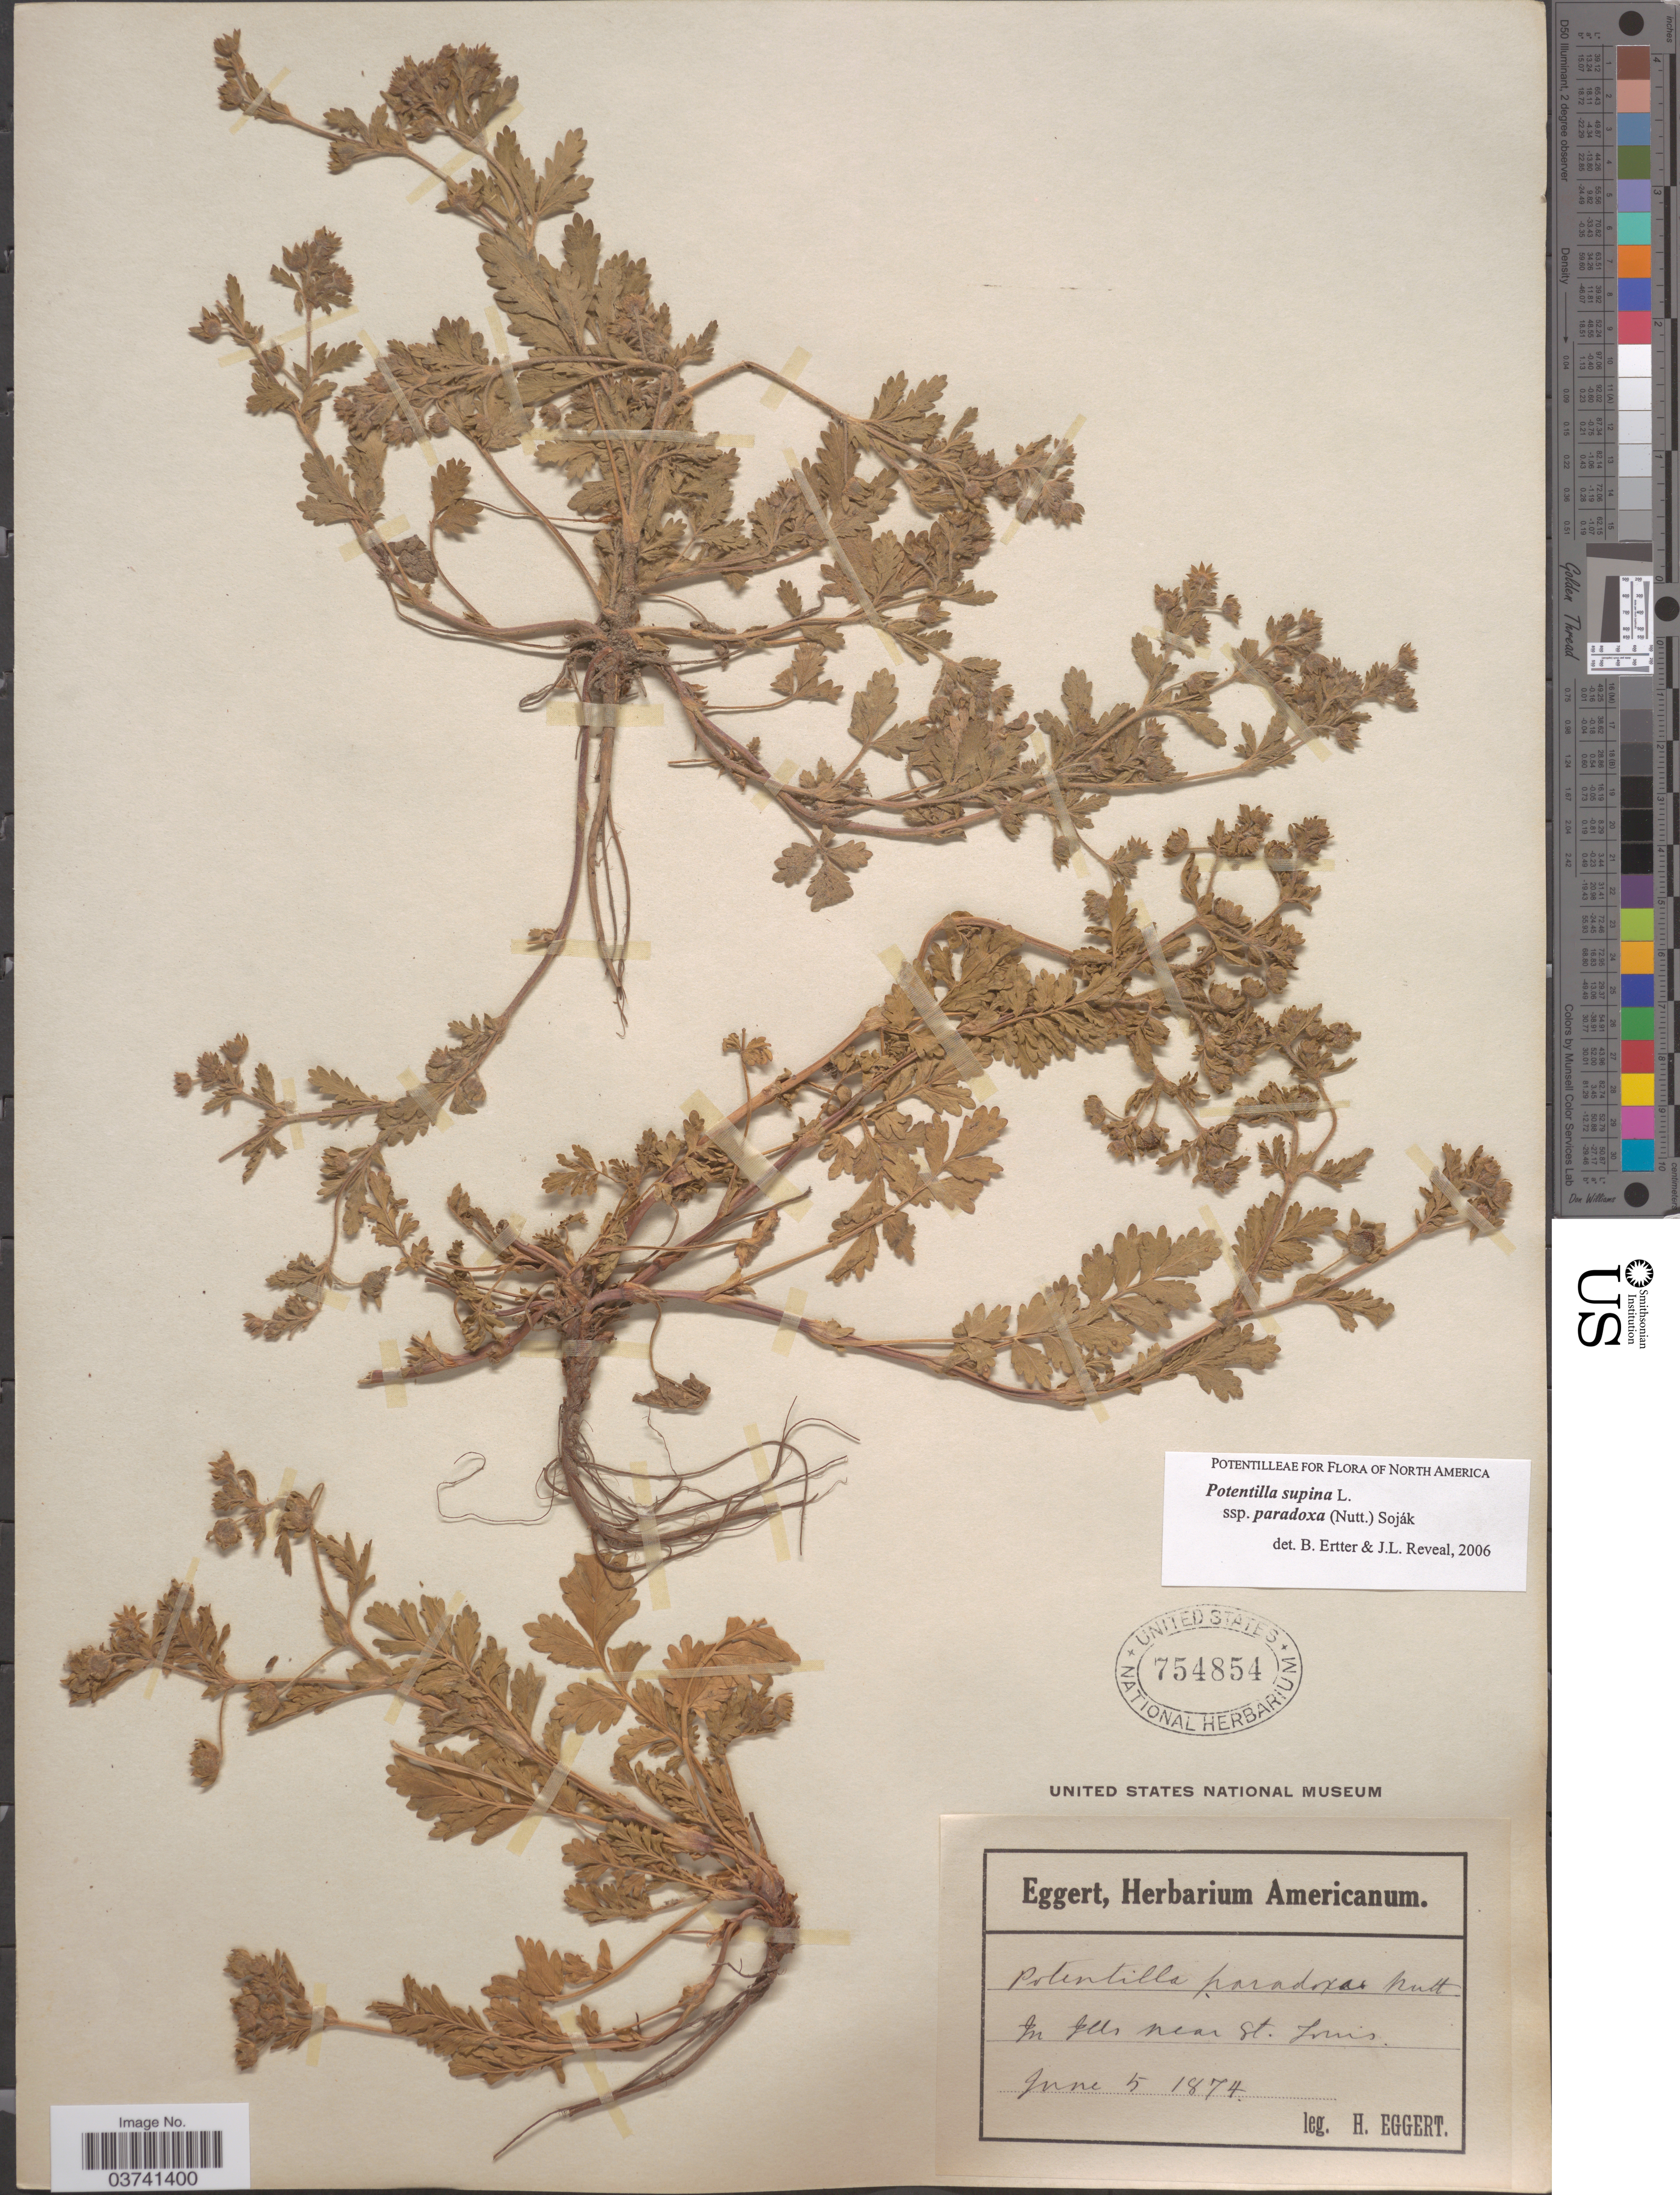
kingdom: Plantae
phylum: Tracheophyta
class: Magnoliopsida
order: Rosales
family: Rosaceae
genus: Potentilla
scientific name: Potentilla supina subsp. paradoxa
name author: (Nutt.) Soják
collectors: H. Eggert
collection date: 1874-06-05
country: United States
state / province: Illinois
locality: In Ills near St. Louis.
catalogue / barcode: US 754854